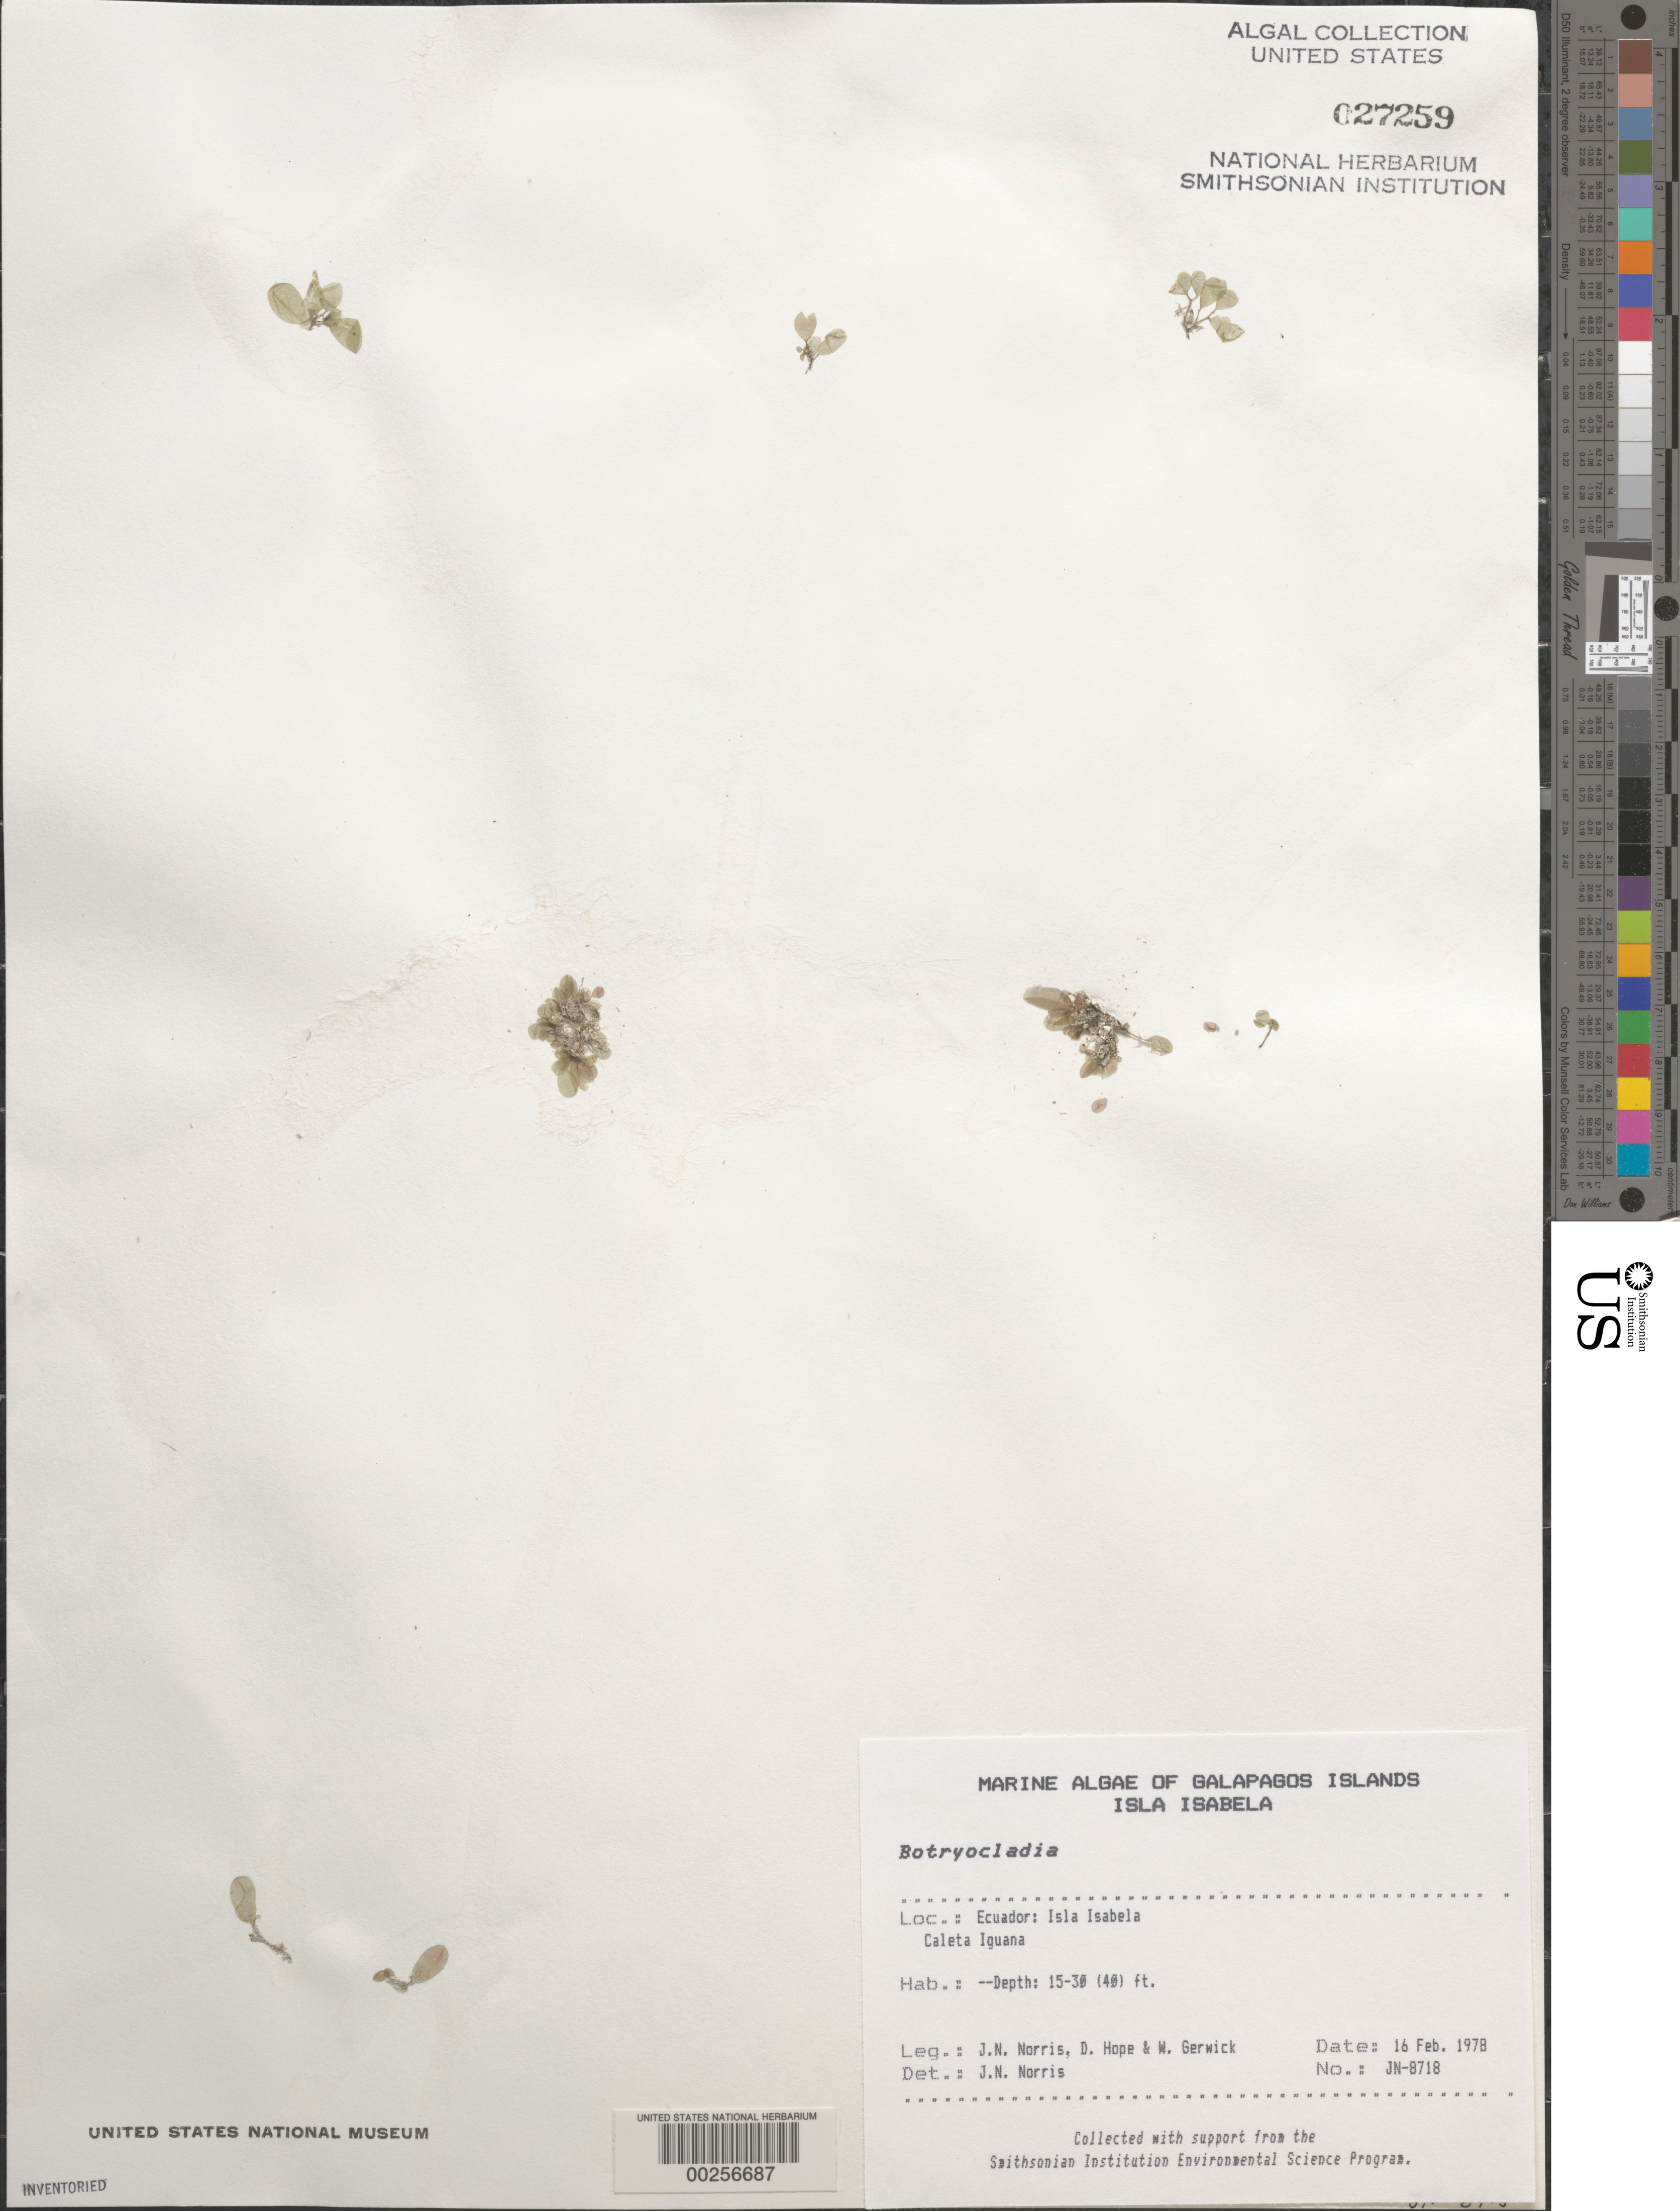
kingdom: Plantae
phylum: Rhodophyta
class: Florideophyceae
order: Rhodymeniales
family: Rhodymeniaceae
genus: Botryocladia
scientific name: Botryocladia sp.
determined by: Norris, James N.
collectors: J. N. Norris, D. Hope & W. Gerwick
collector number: JN-8718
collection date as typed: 16 Feb 1978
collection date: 1978-02-16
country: Ecuador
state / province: Colón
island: Isabela [Albemarle]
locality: Caleta Iguana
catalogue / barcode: US 27259